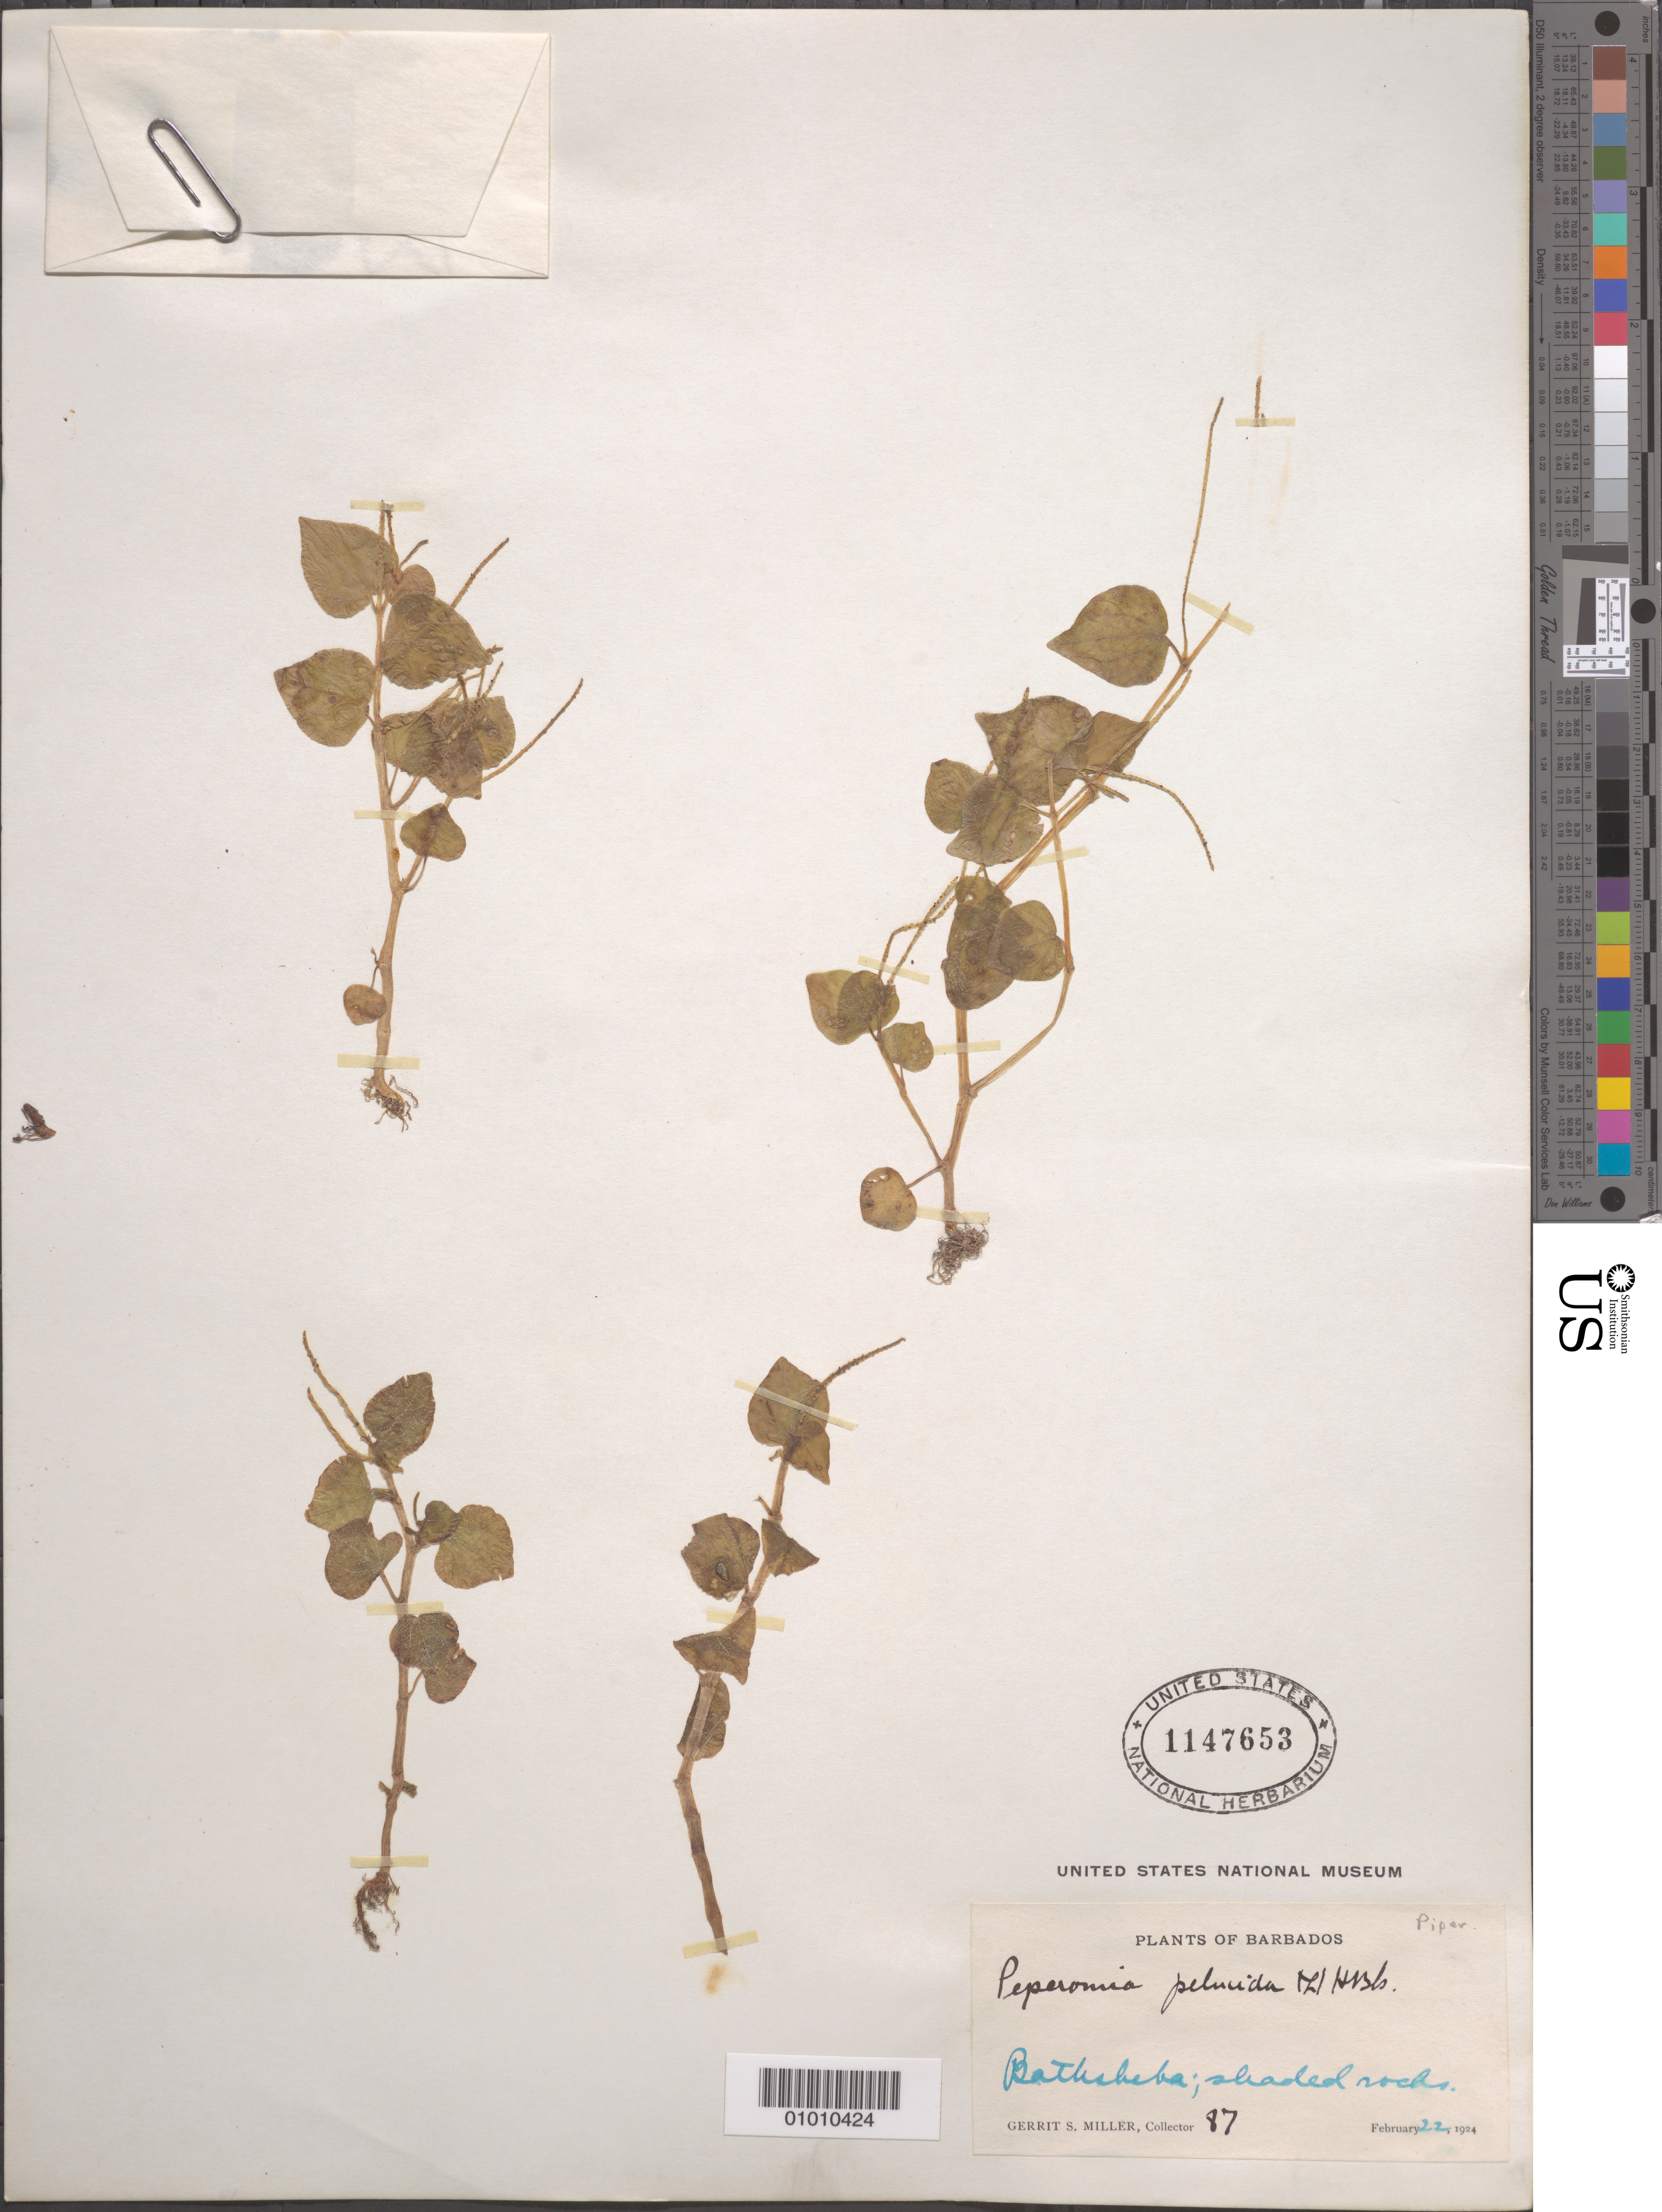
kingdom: Plantae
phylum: Tracheophyta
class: Magnoliopsida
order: Piperales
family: Piperaceae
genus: Peperomia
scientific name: Peperomia pellucida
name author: (L.) Kunth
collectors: G. S. Miller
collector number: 87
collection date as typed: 22 Feb 1924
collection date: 1924-02-22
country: Barbados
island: Barbados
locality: Bathebe; shaded rocks.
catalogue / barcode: US 1147653